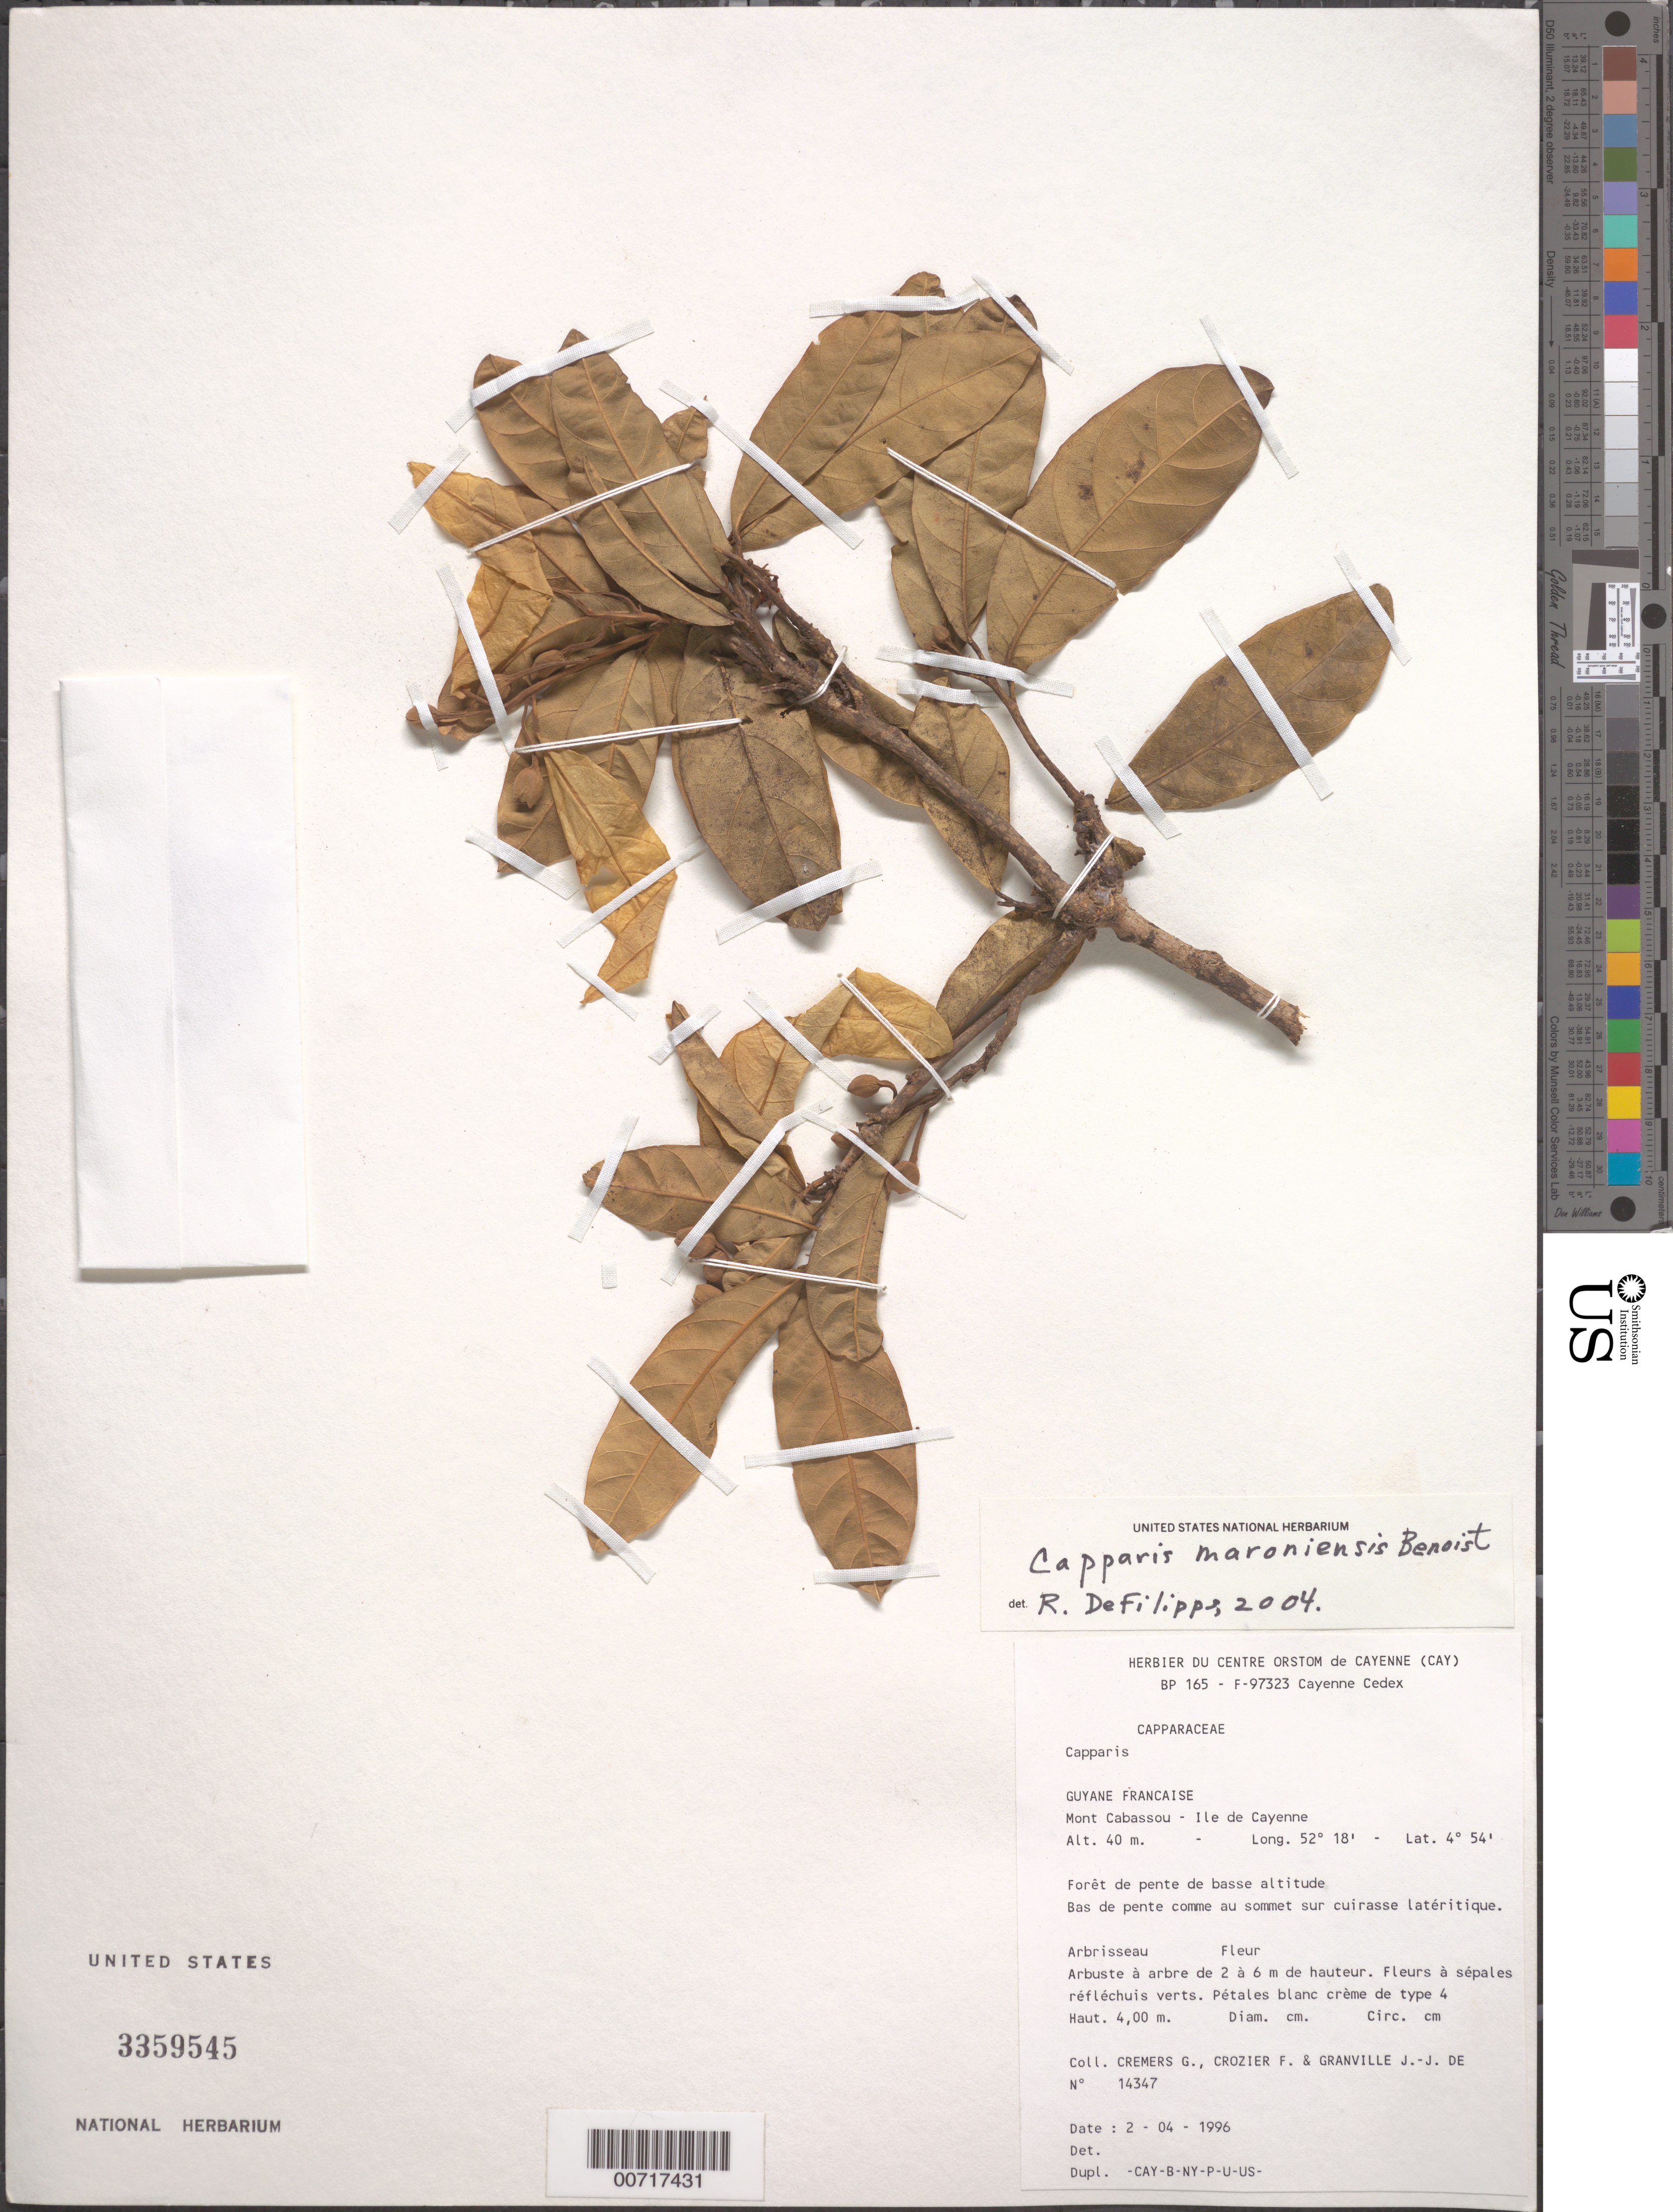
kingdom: Plantae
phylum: Tracheophyta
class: Magnoliopsida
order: Brassicales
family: Capparaceae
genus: Capparis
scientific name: Capparis sp.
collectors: G. Cremers, F. Crozier & J.-J. de Granville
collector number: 14347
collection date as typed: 2-Apr-96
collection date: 1996-04-02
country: French Guiana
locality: Mont Cabassou, Ile de Cayenne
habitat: Forêt de pente de basse altitued; bas de pente comme au sommet sur cuirasse lateritique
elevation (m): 40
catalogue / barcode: US 3359545